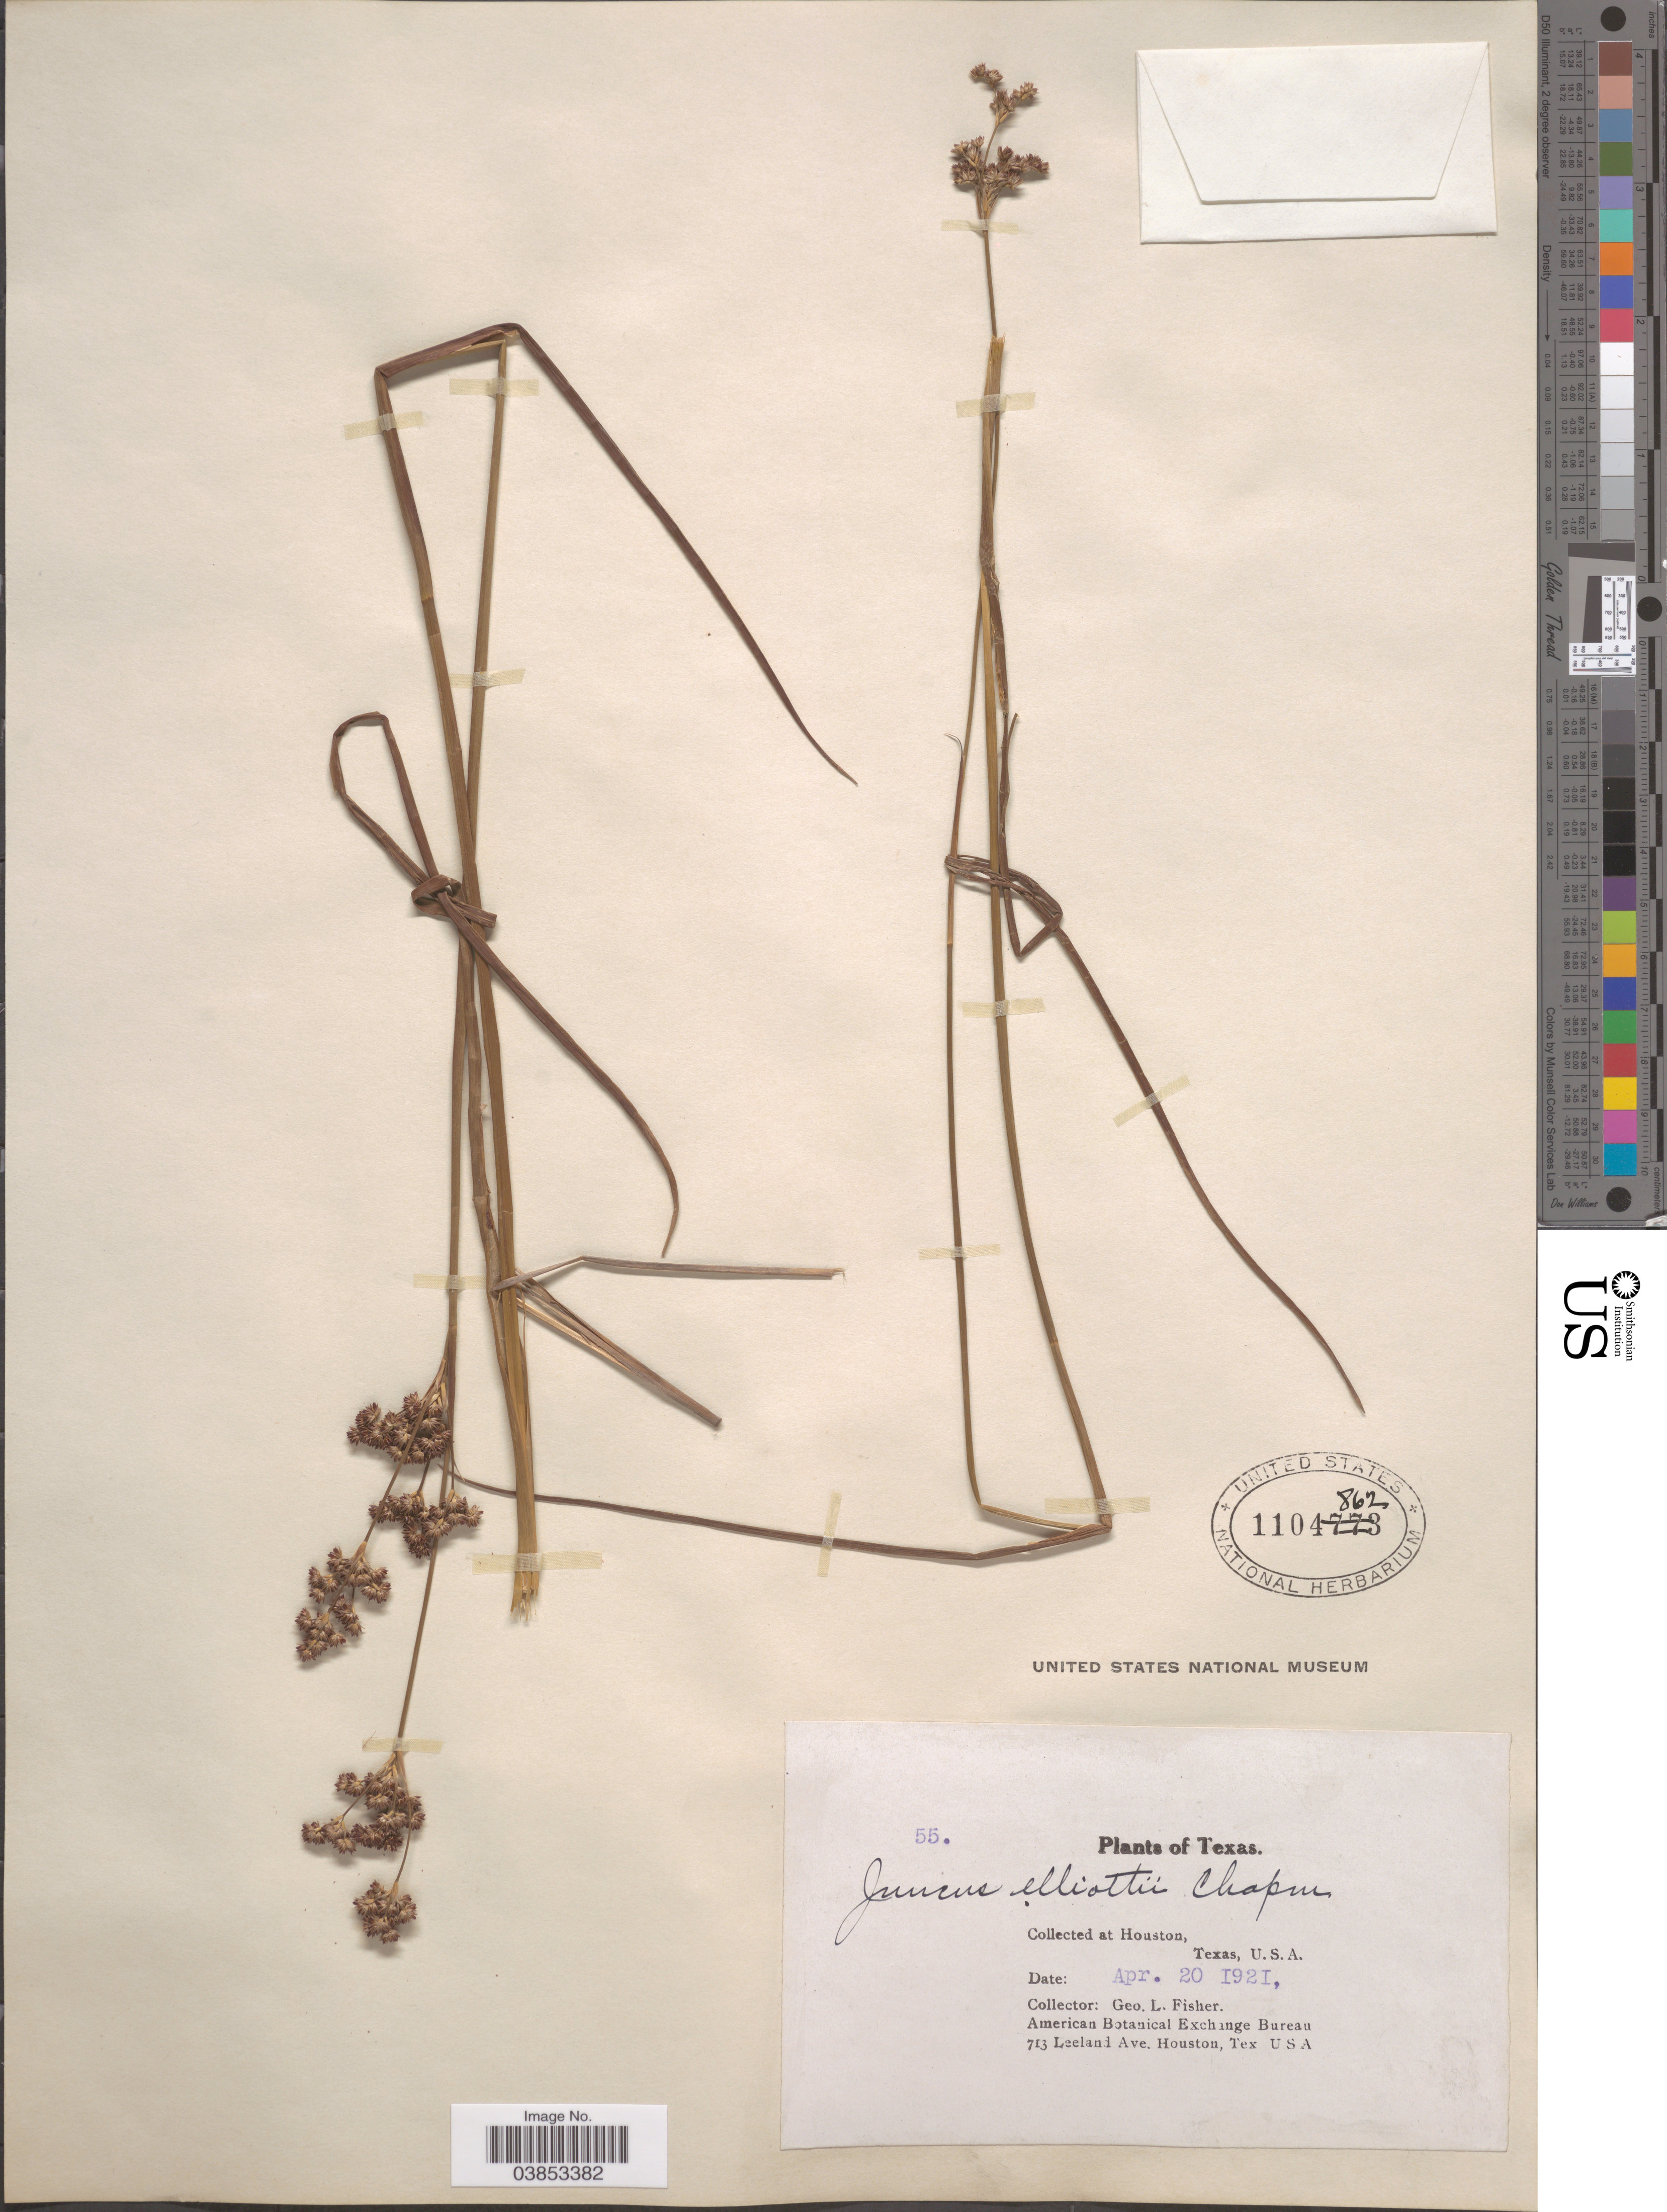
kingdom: Plantae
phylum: Tracheophyta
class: Liliopsida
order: Poales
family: Juncaceae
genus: Juncus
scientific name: Juncus elliottii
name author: Chapm.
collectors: G. L. Fisher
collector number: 55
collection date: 1921-04-20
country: United States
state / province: Texas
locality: Houston.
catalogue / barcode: US 1104862